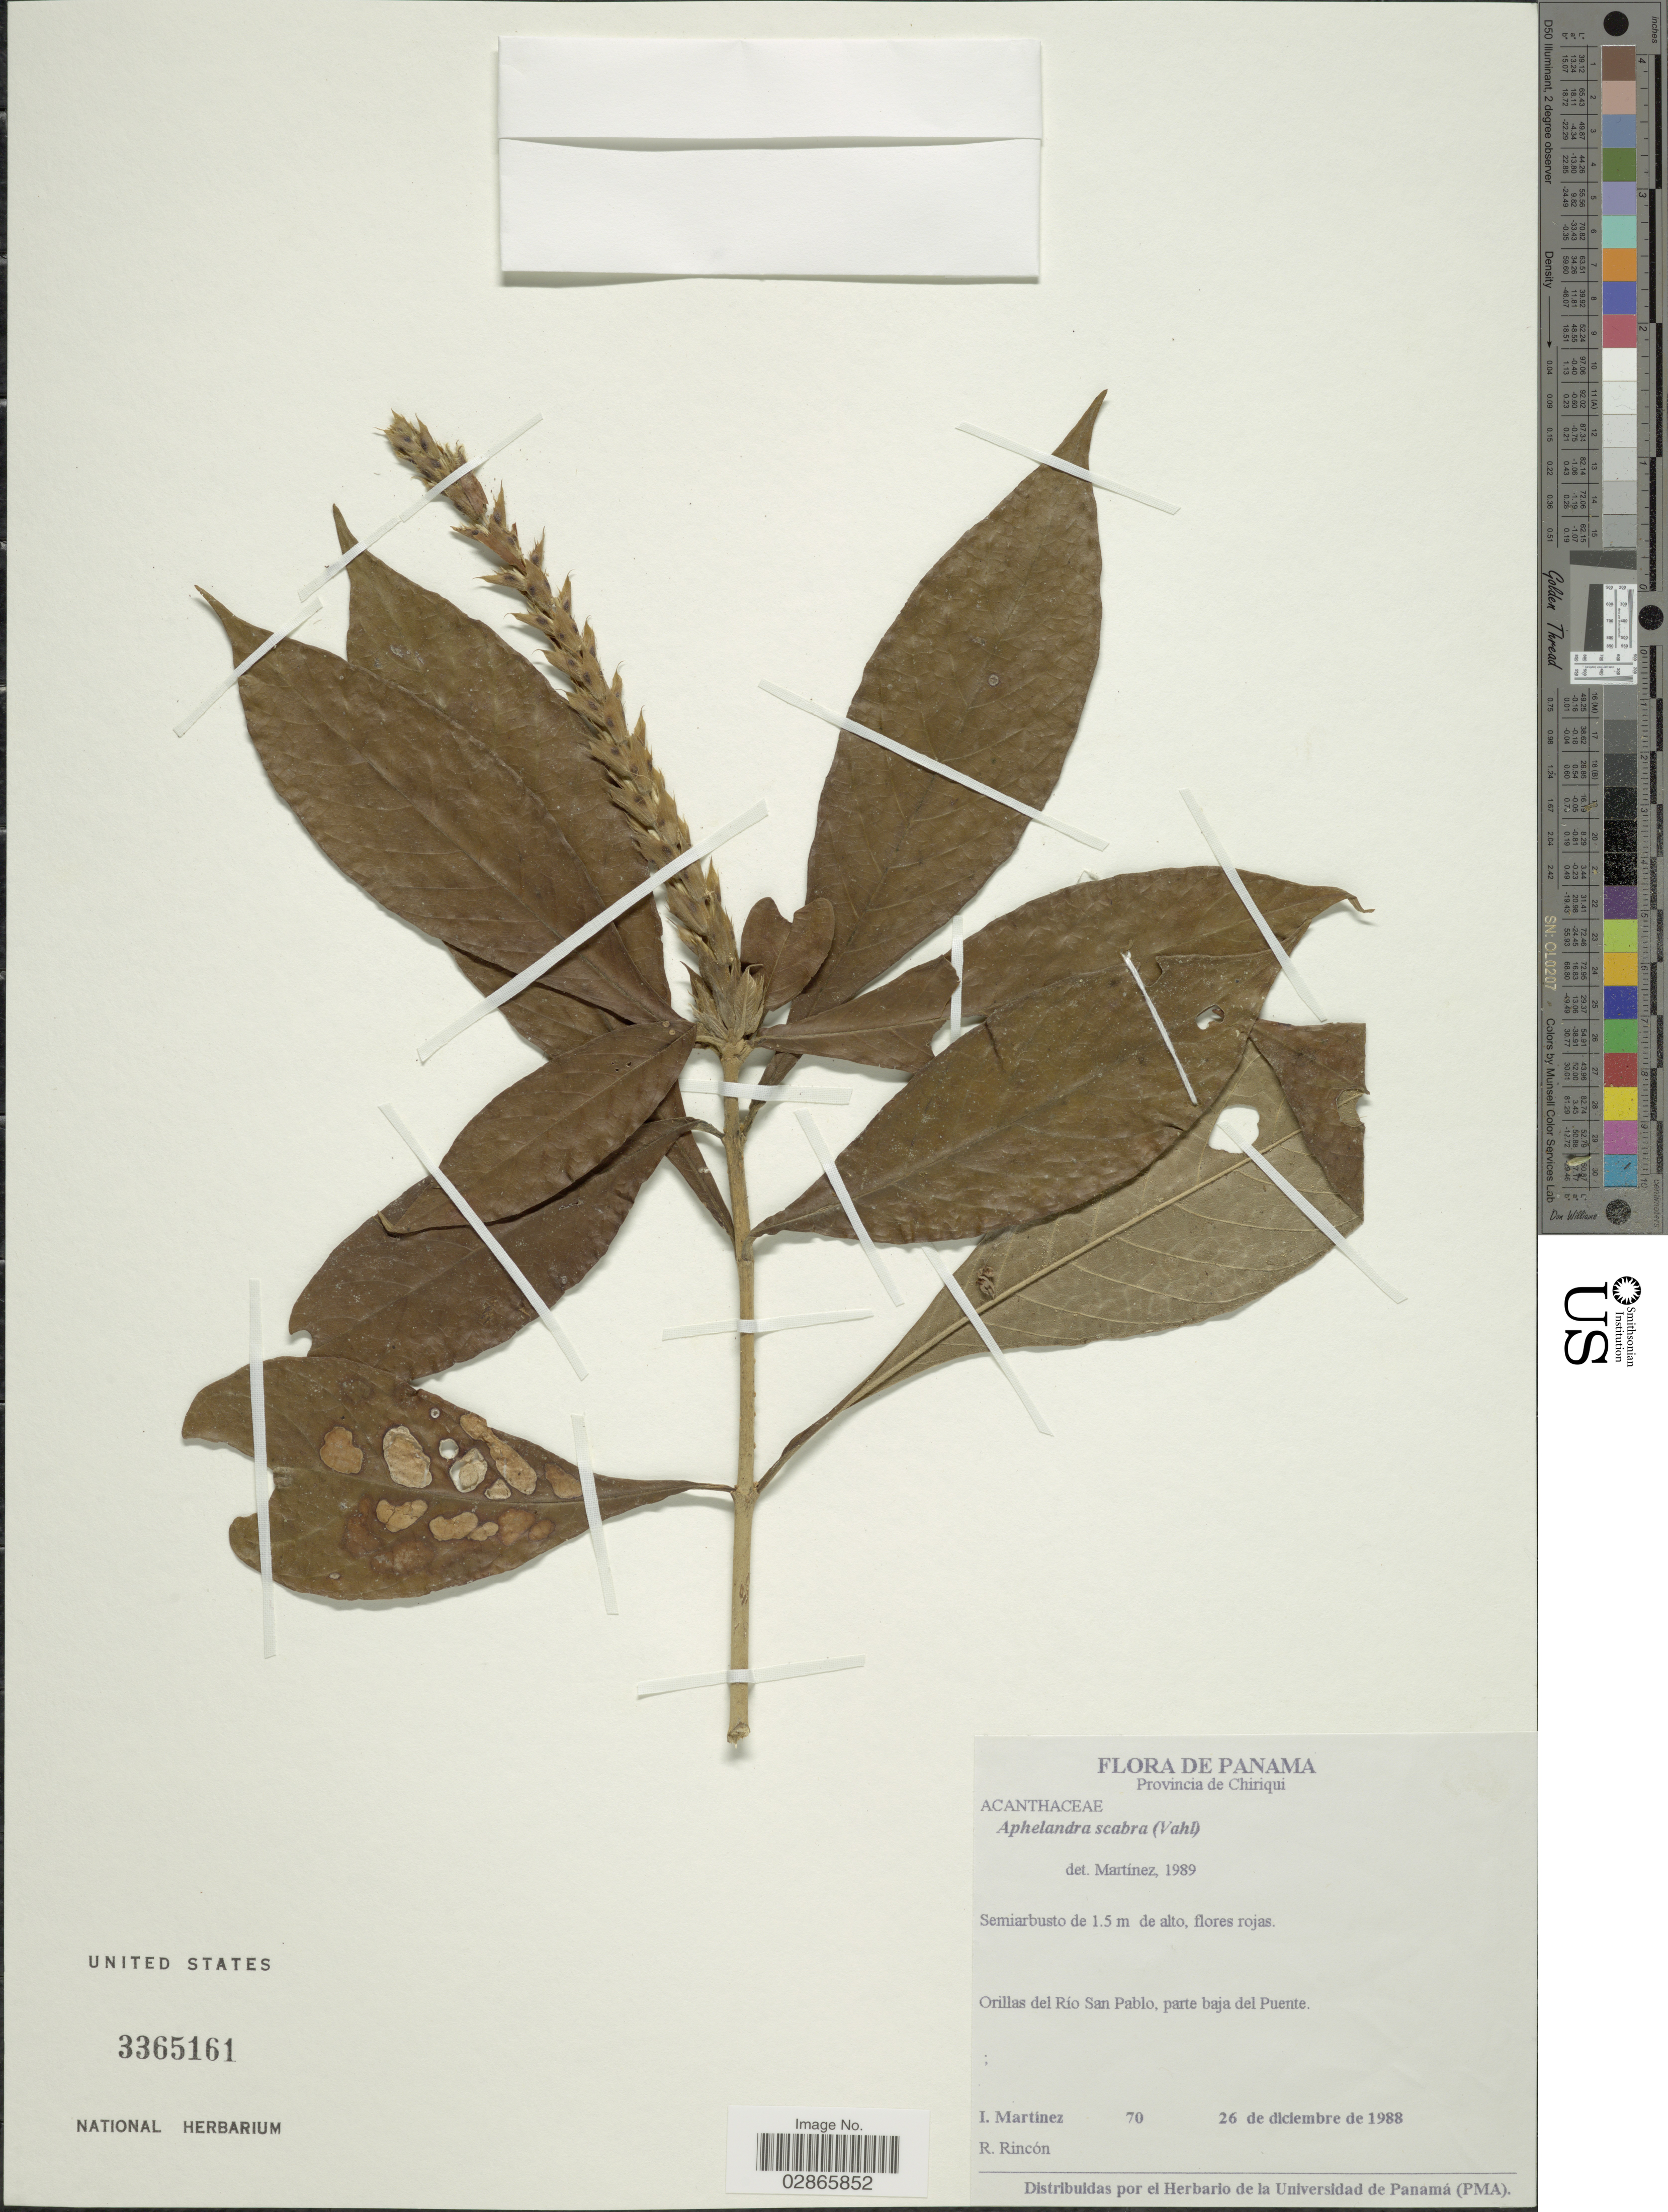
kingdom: Plantae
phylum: Tracheophyta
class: Magnoliopsida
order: Lamiales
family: Acanthaceae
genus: Aphelandra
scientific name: Aphelandra deppeana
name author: Schltdl. & Cham.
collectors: I. Martinez & R. Rincon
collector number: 70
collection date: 1988-12-26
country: Panama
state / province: Chiriqui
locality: Orillas del Río San Pablo, parte baja del Puente.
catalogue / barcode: US 3365161